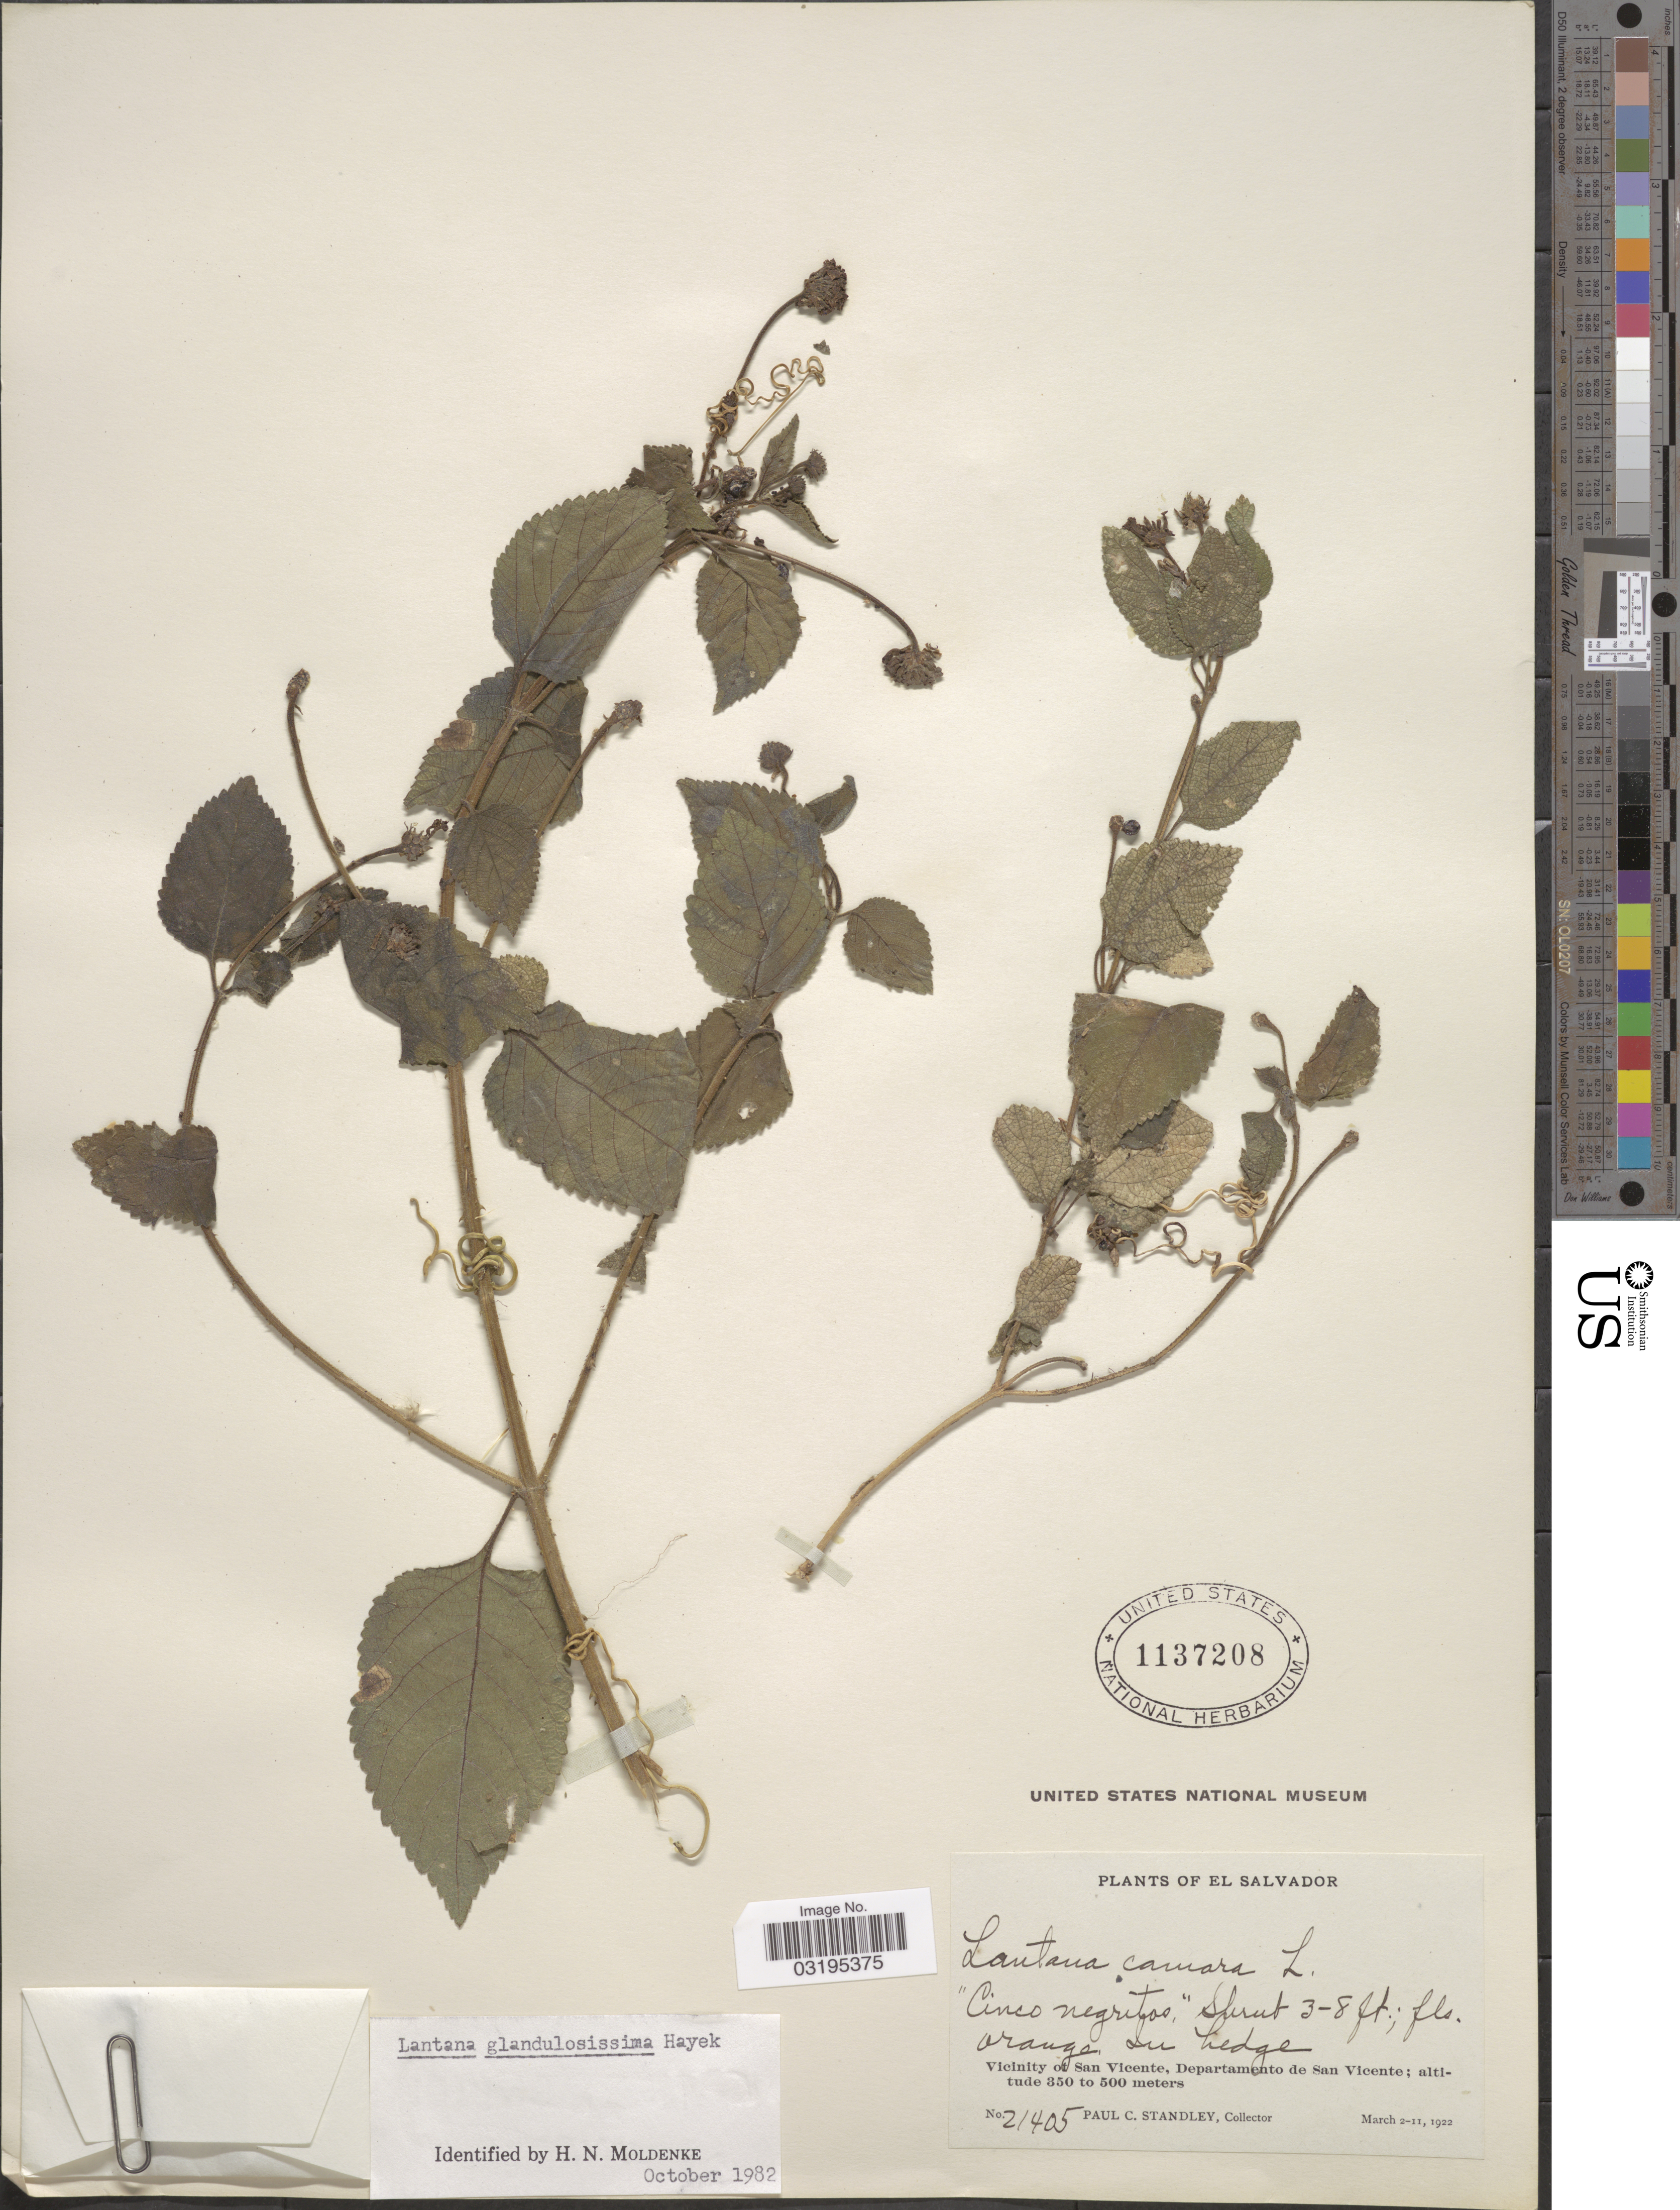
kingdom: Plantae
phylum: Tracheophyta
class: Magnoliopsida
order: Lamiales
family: Verbenaceae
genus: Lantana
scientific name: Lantana glandulosissima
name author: Hayek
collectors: P. C. Standley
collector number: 21405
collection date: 1922-03-02/1922-03-11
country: El Salvador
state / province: San Vincente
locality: Vicinity of San Vicente, Departamento de San Vicente.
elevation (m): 350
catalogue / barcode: US 1137208